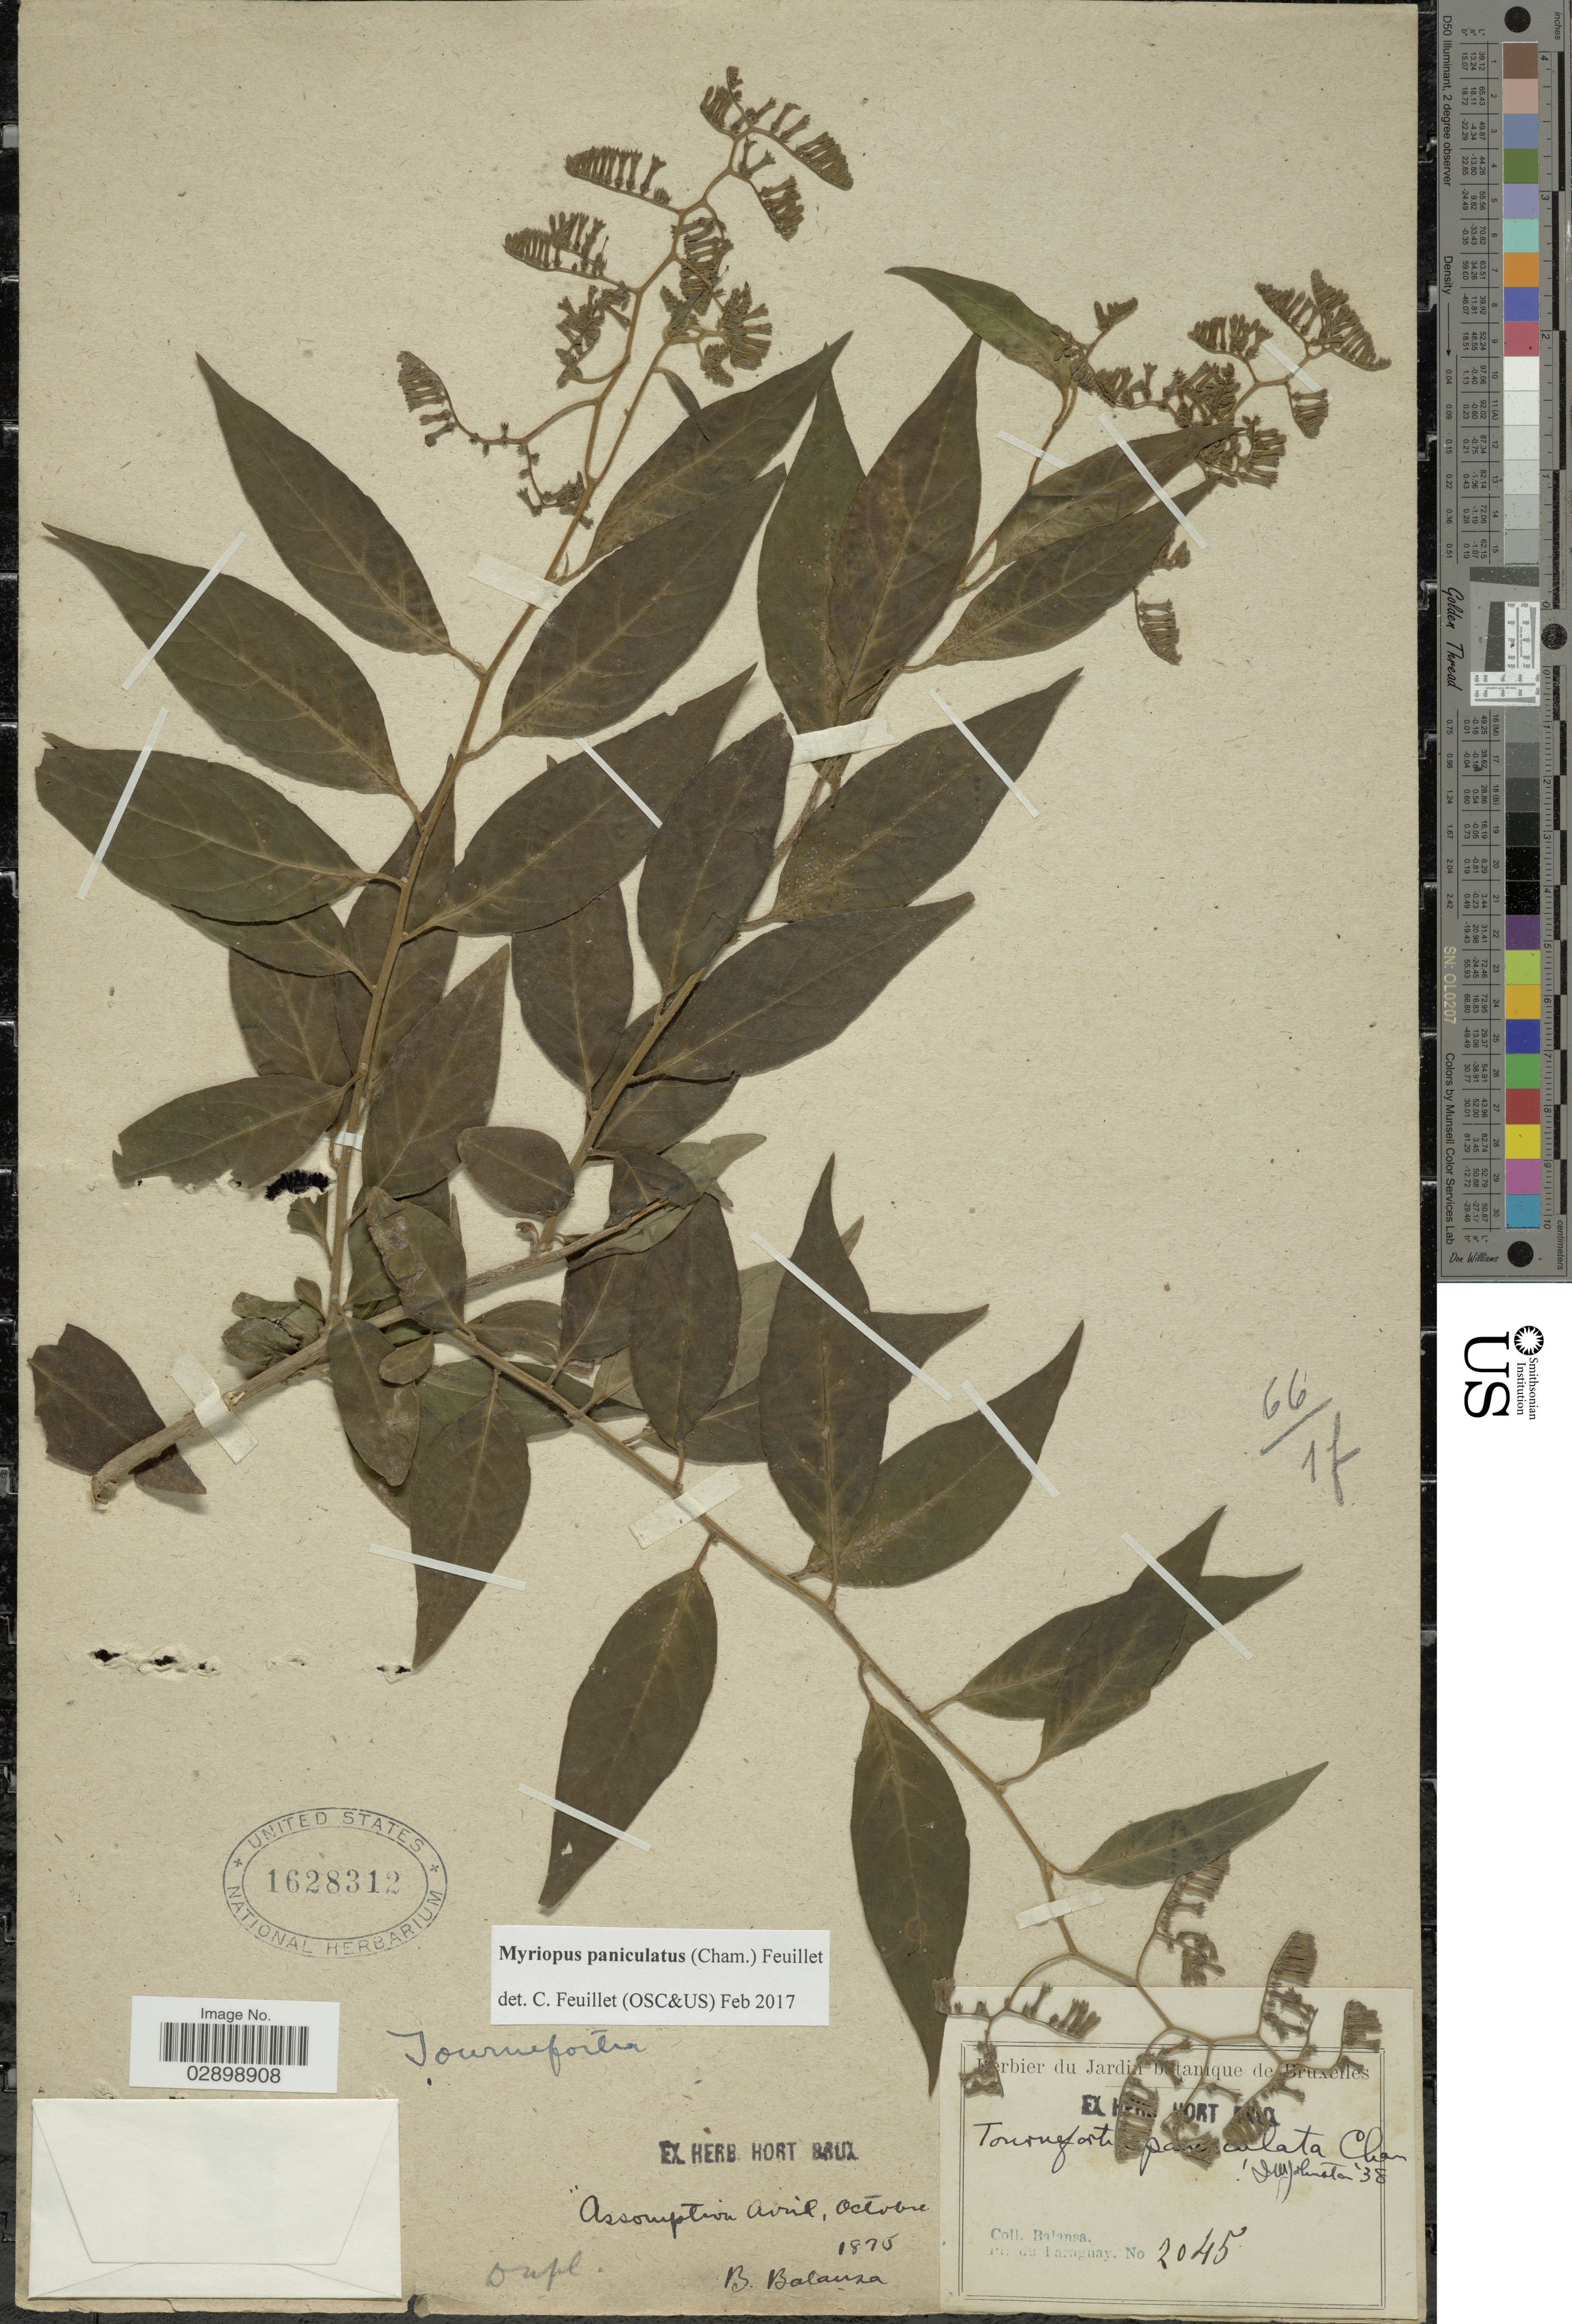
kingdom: Plantae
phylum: Tracheophyta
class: Magnoliopsida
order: Boraginales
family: Heliotropiaceae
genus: Myriopus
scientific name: Myriopus paniculatus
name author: (Cham.) Feuillet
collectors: B. Balansa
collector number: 2045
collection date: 1875-04/1875-10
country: Paraguay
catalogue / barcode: US 1628312